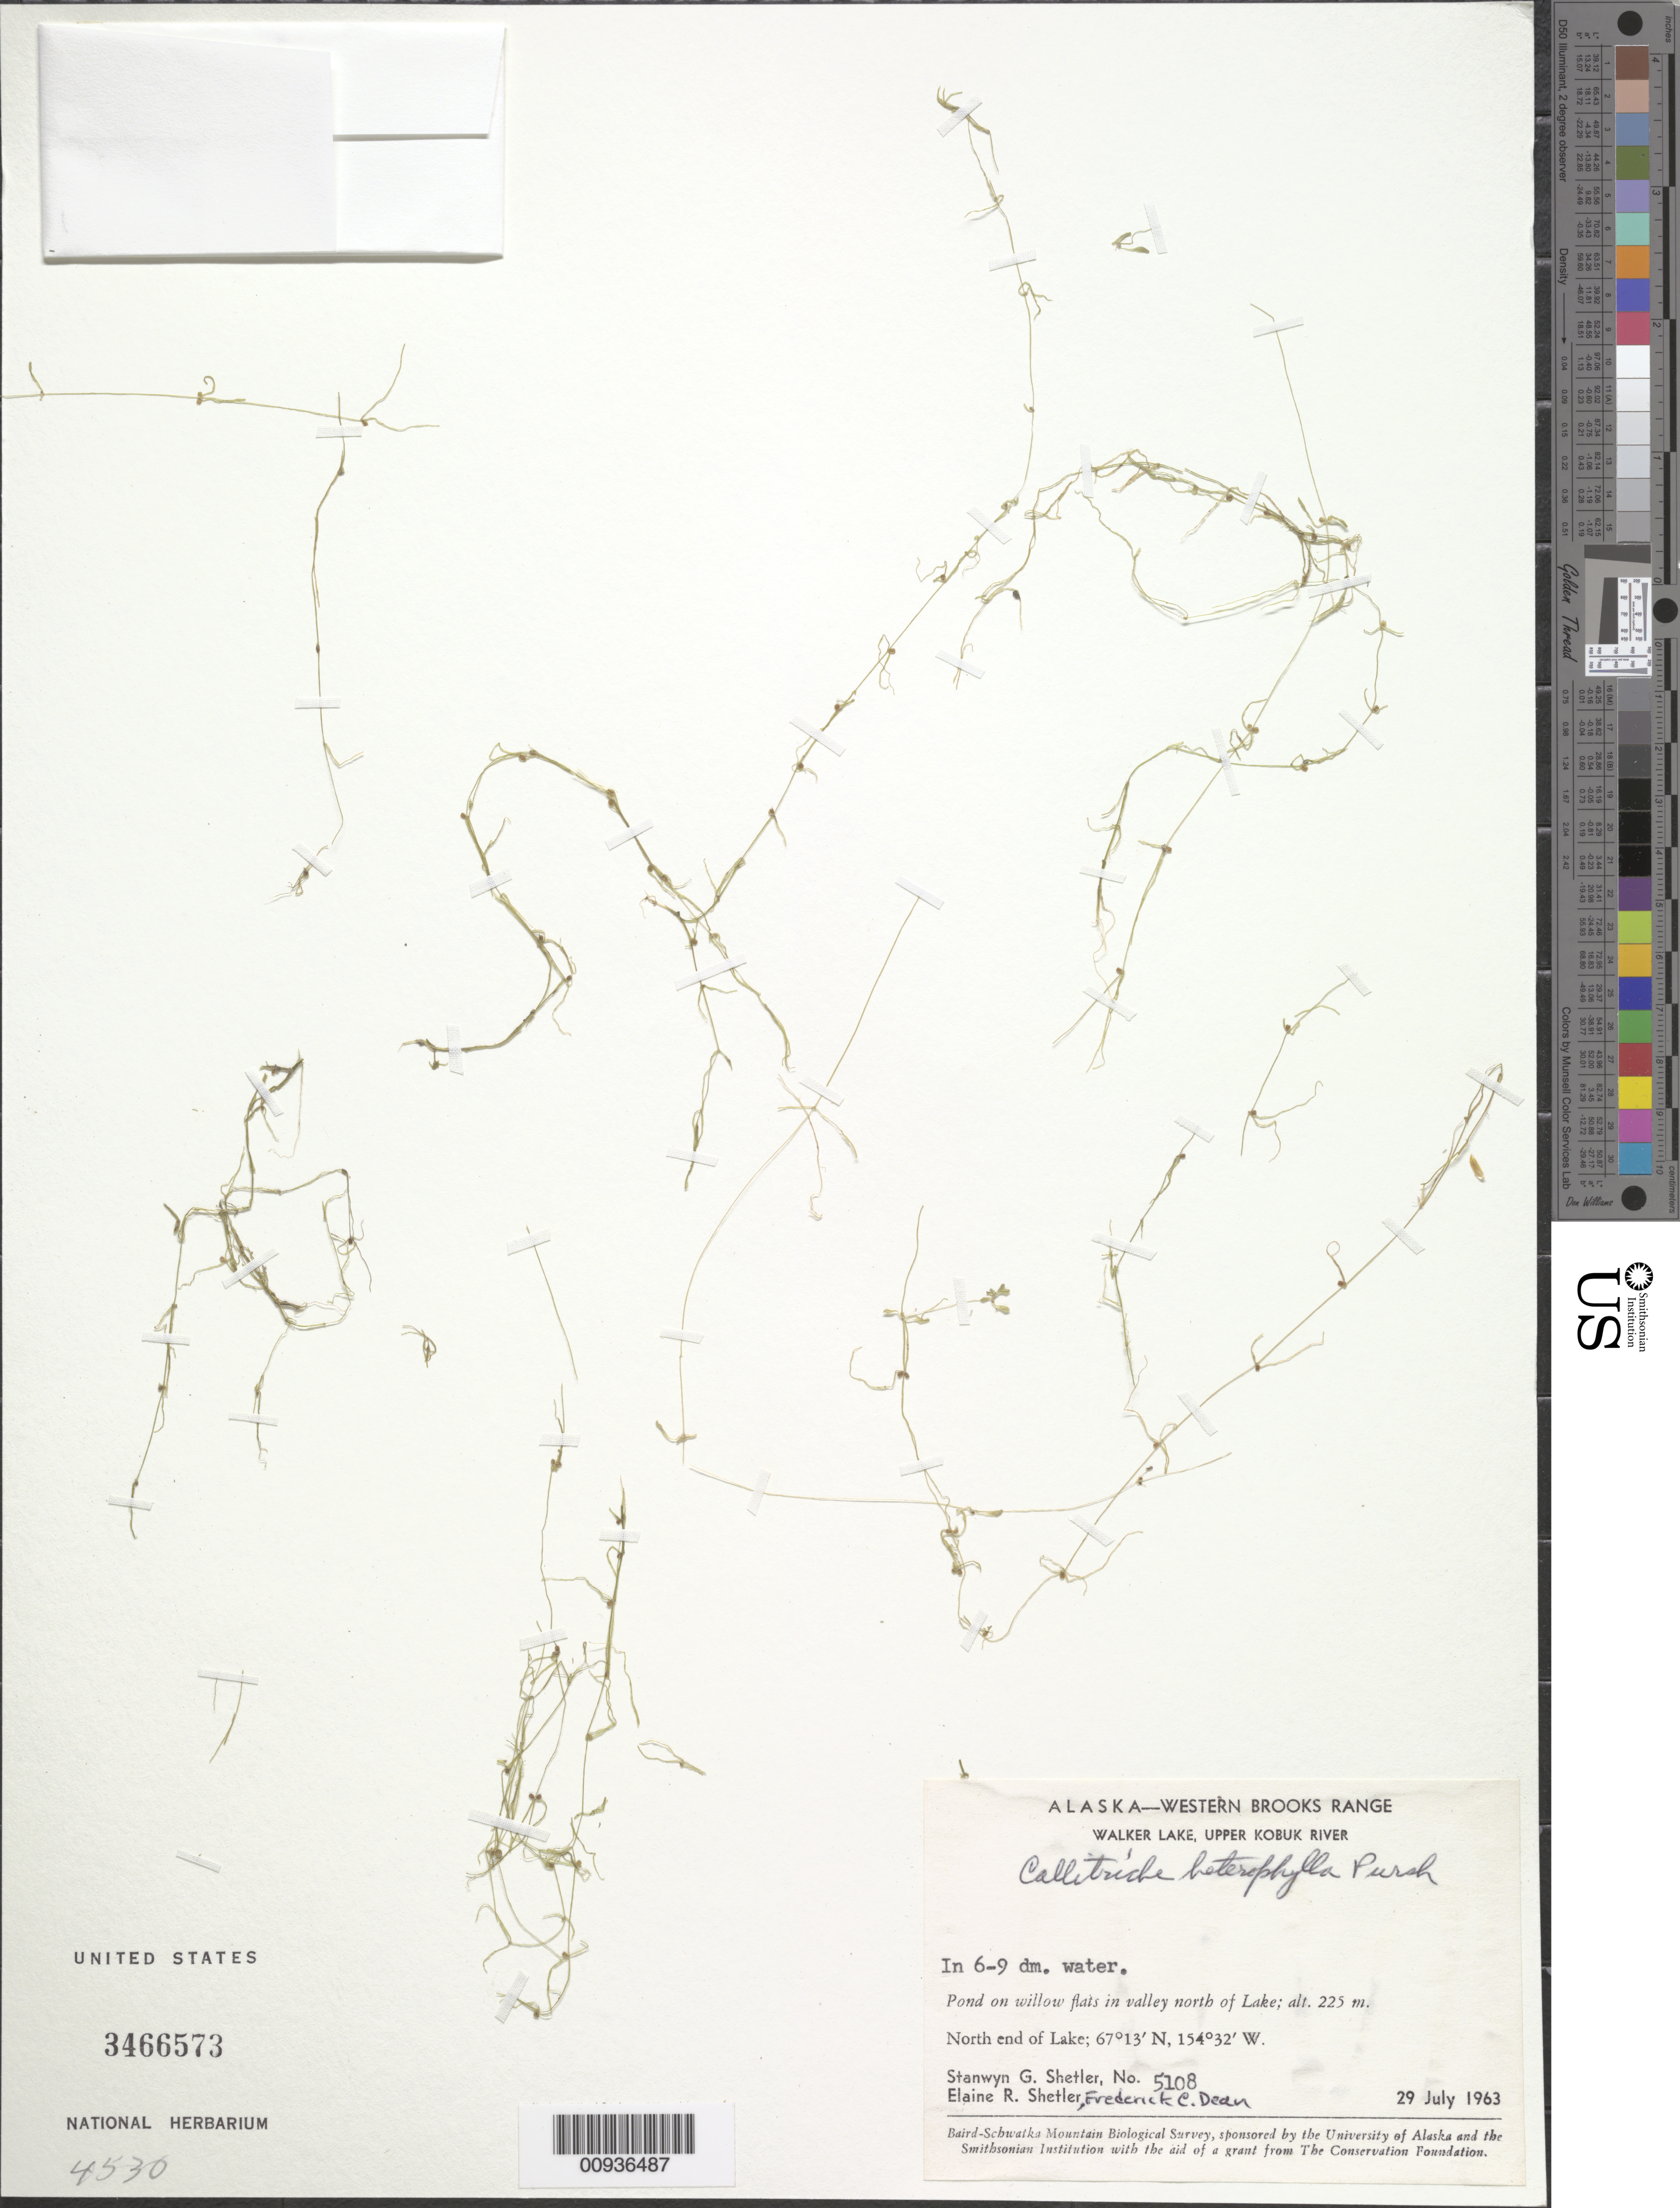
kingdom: Plantae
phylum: Tracheophyta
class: Magnoliopsida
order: Lamiales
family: Plantaginaceae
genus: Callitriche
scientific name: Callitriche heterophylla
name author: Pursh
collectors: S. Shetler, E. R. Shetler & F. C. Dean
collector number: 5108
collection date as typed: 29 Jul 1963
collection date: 1963-07-29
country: United States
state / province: Alaska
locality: North end of Walker Lake. Western Brooks Range, Upper Kobuk River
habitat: In 6-9 dm. water. Pond on willow flats in valley north of Lake.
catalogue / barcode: US 3466573